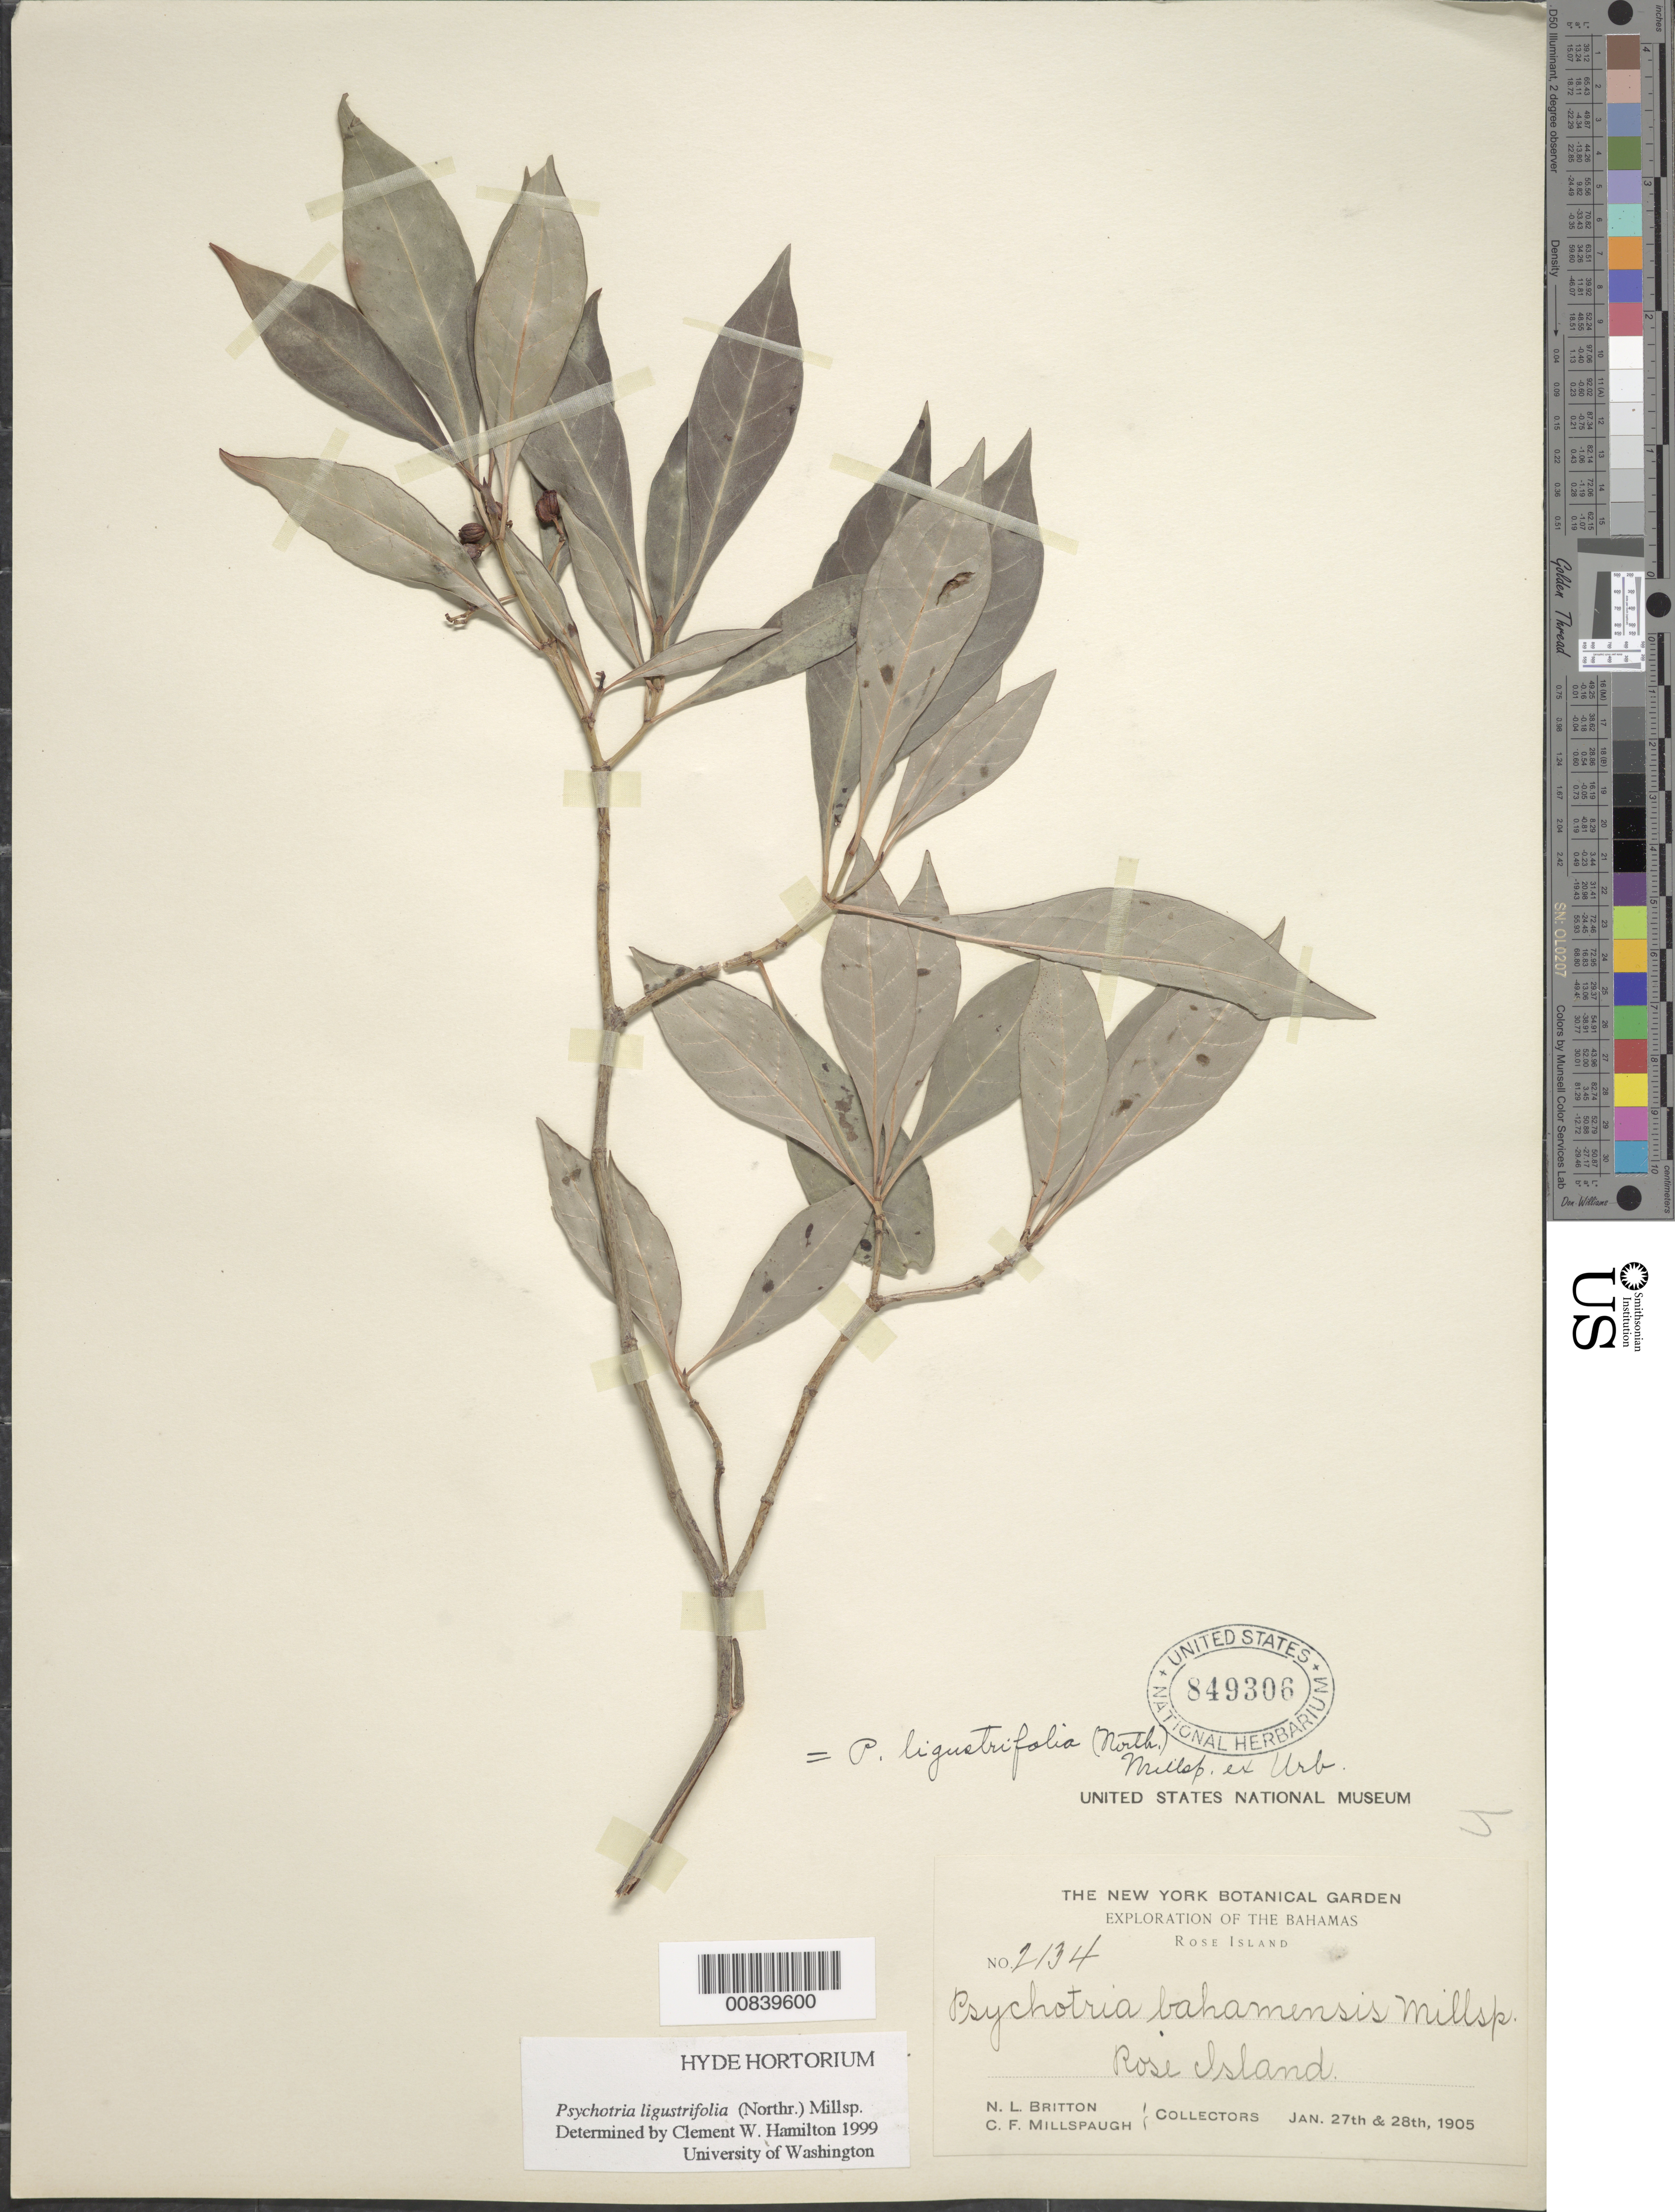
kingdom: Plantae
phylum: Tracheophyta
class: Magnoliopsida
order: Gentianales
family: Rubiaceae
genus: Psychotria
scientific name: Psychotria ligustrifolia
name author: (Northr.) Millsp.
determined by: Hamilton, C. W.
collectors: N. Britton & C. F. Millspaugh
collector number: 2134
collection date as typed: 27 Jan 1905 to 28 Jan 1905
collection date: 1905-01-27/1905-01-28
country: Bahamas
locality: Rose Island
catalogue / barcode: US 849306